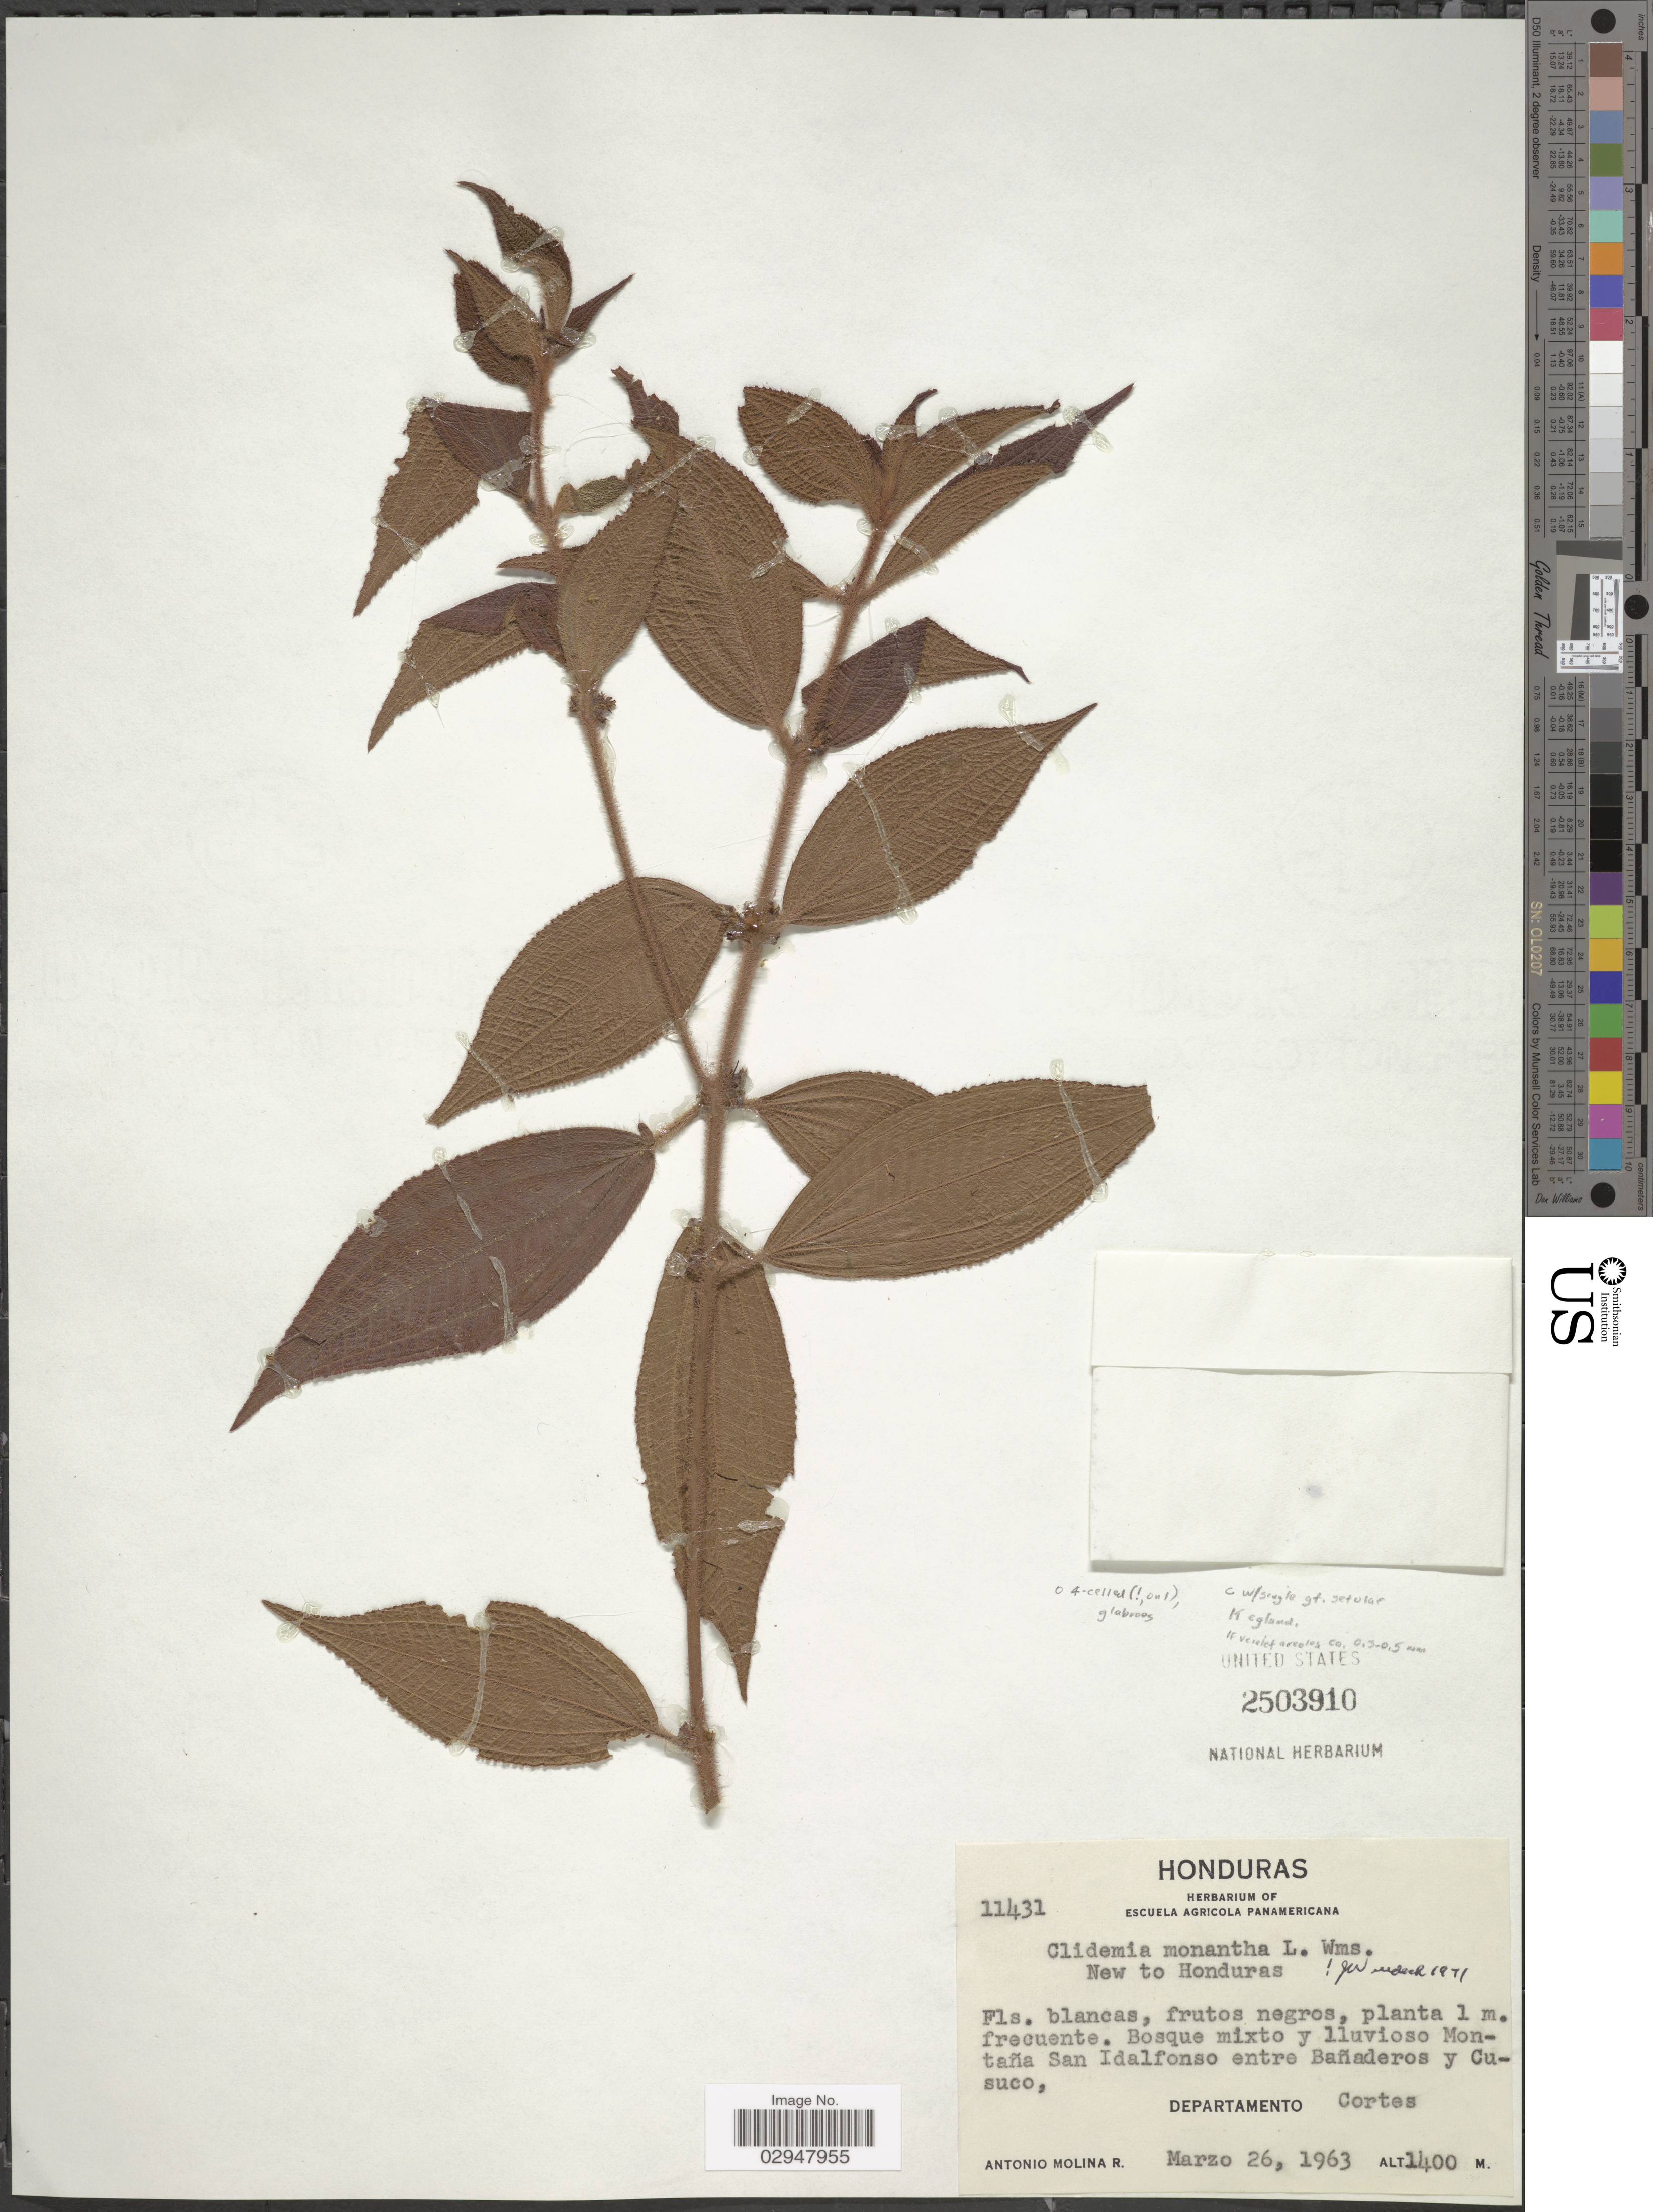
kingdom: Plantae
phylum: Tracheophyta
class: Magnoliopsida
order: Myrtales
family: Melastomataceae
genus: Clidemia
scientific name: Clidemia monantha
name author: L.O. Williams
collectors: A. Molina R.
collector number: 11431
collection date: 1963-03-26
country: Honduras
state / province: Cortés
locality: Bosque mixto y Iluvioso Montaña San Idalfonso entre Bañaderos y Cusuco, Departamento Cortes.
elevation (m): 1400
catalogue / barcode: US 2503910